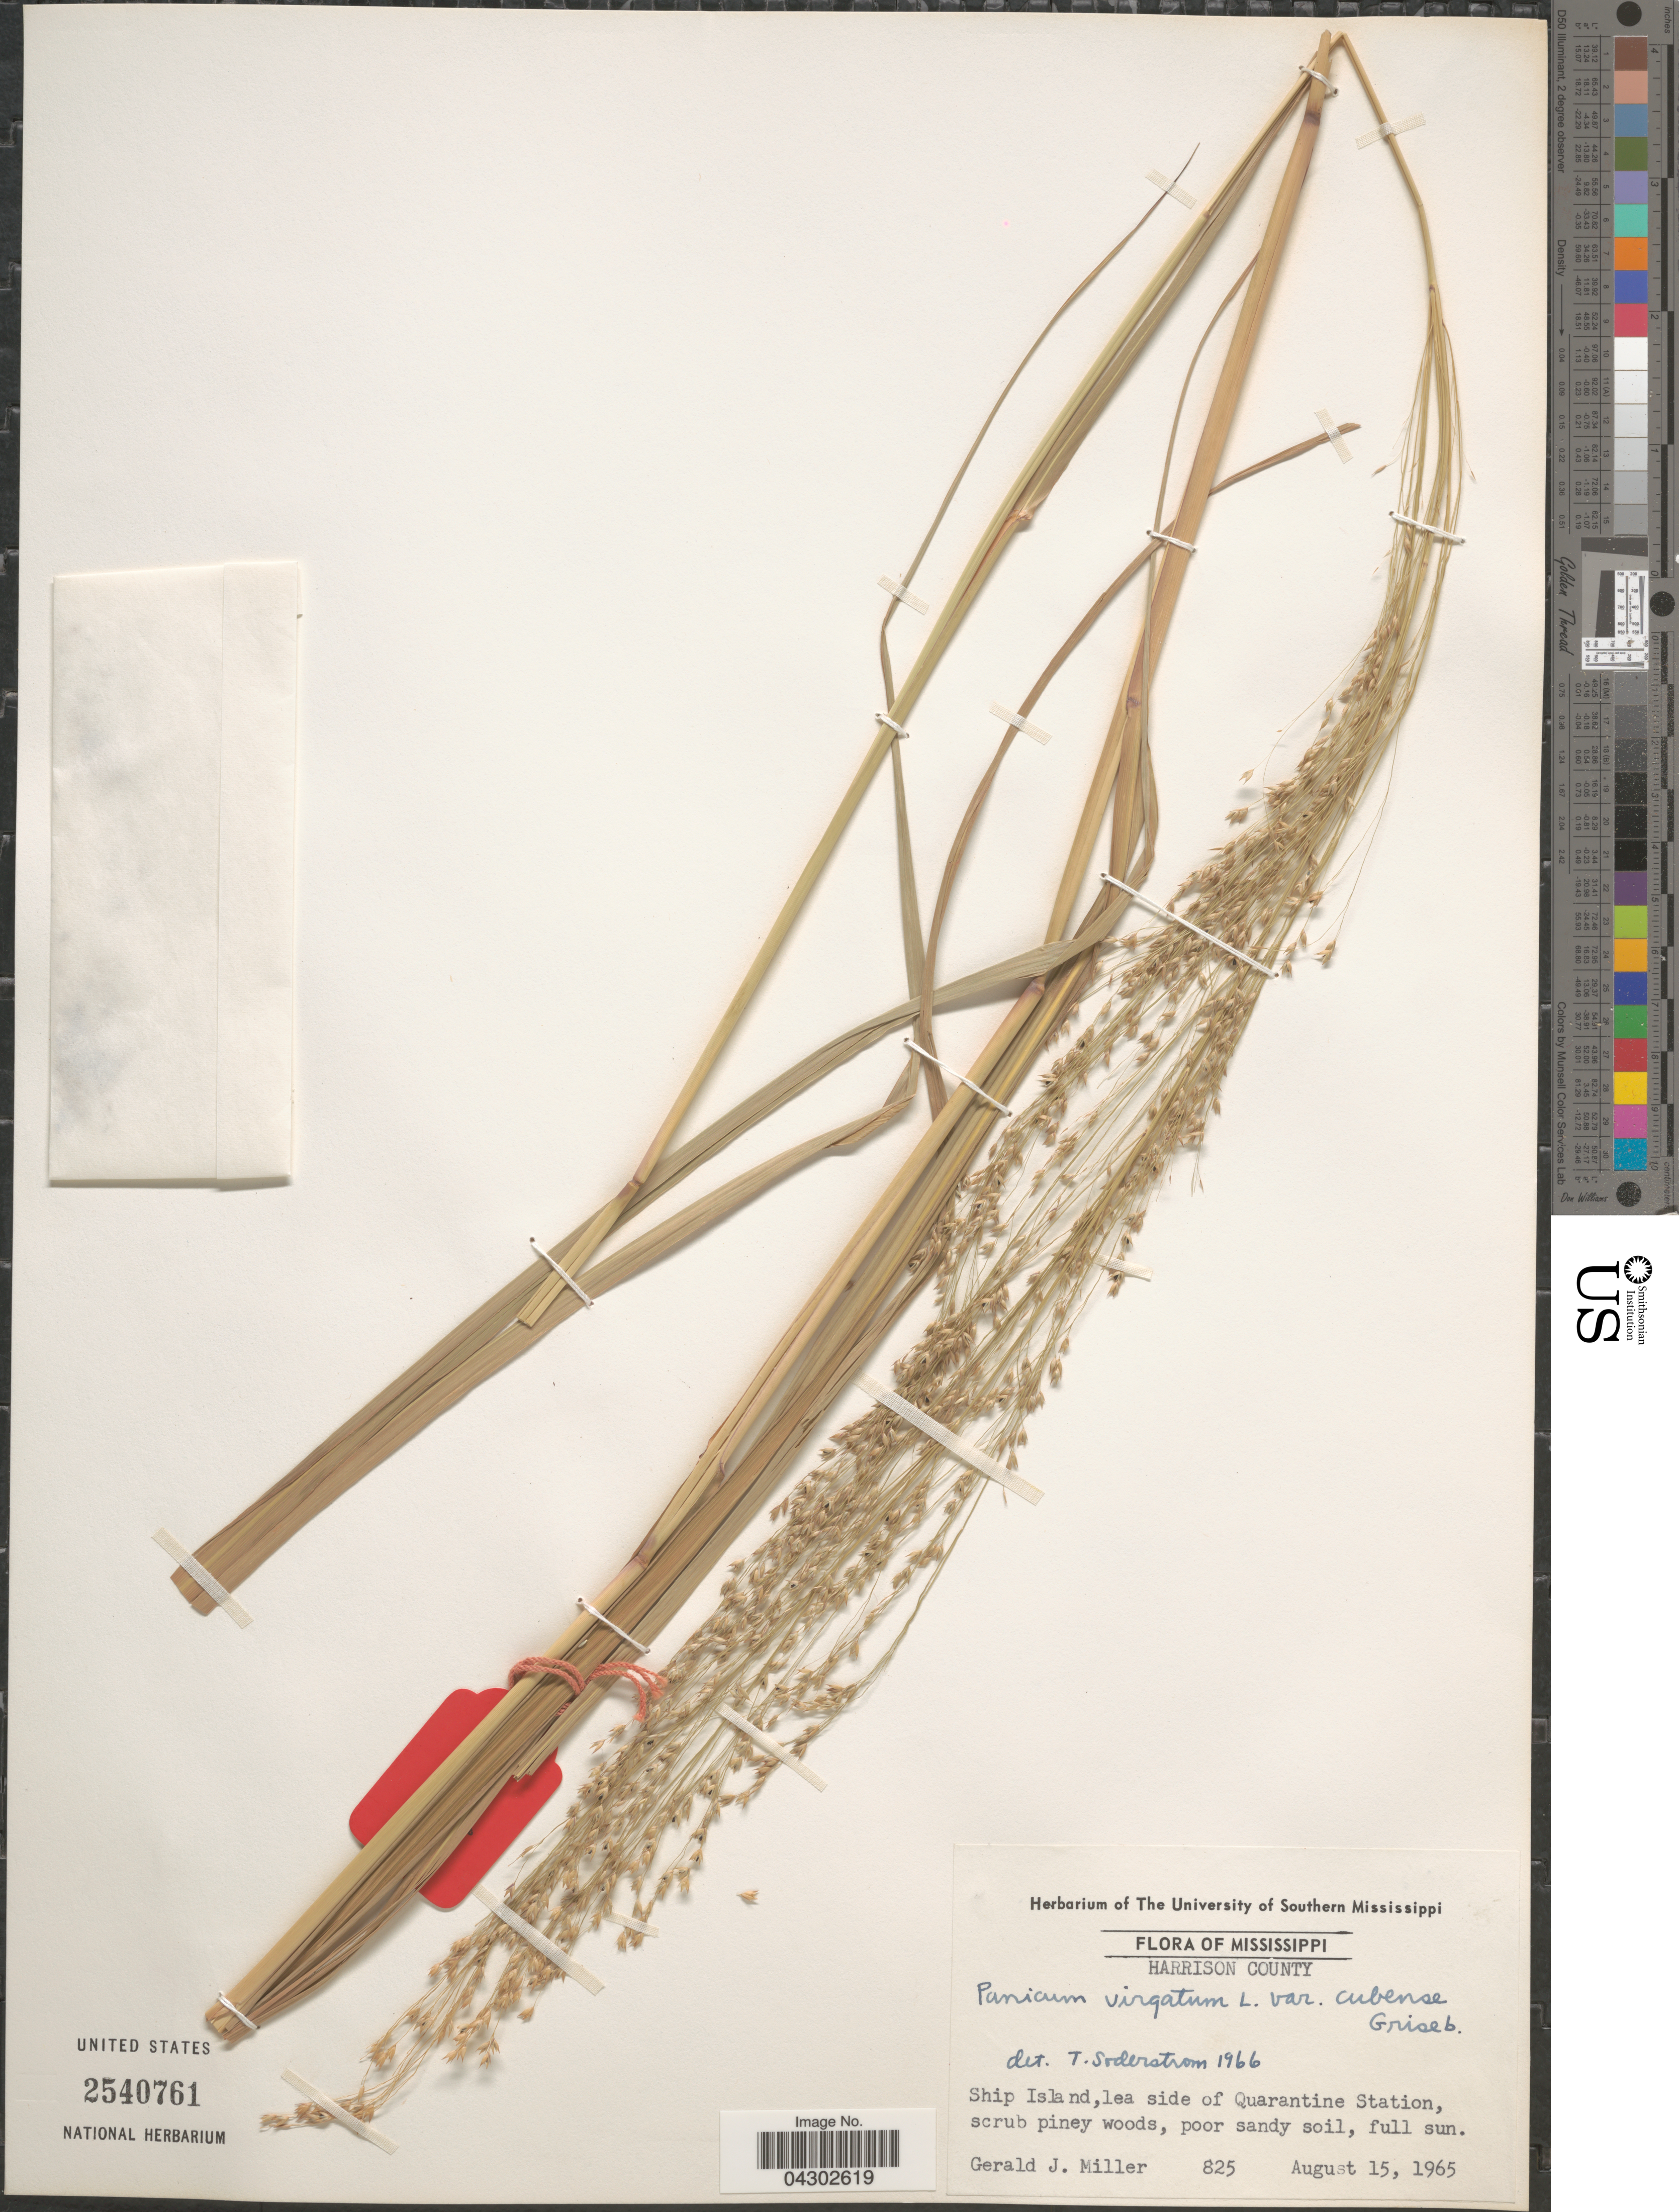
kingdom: Plantae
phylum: Tracheophyta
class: Liliopsida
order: Poales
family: Poaceae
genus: Panicum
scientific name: Panicum virgatum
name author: L.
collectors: G. Miller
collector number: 825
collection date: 1965-08-15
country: United States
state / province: Mississippi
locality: Harrison County. Ship Island, lea side of Quarantine Station.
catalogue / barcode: US 2540761